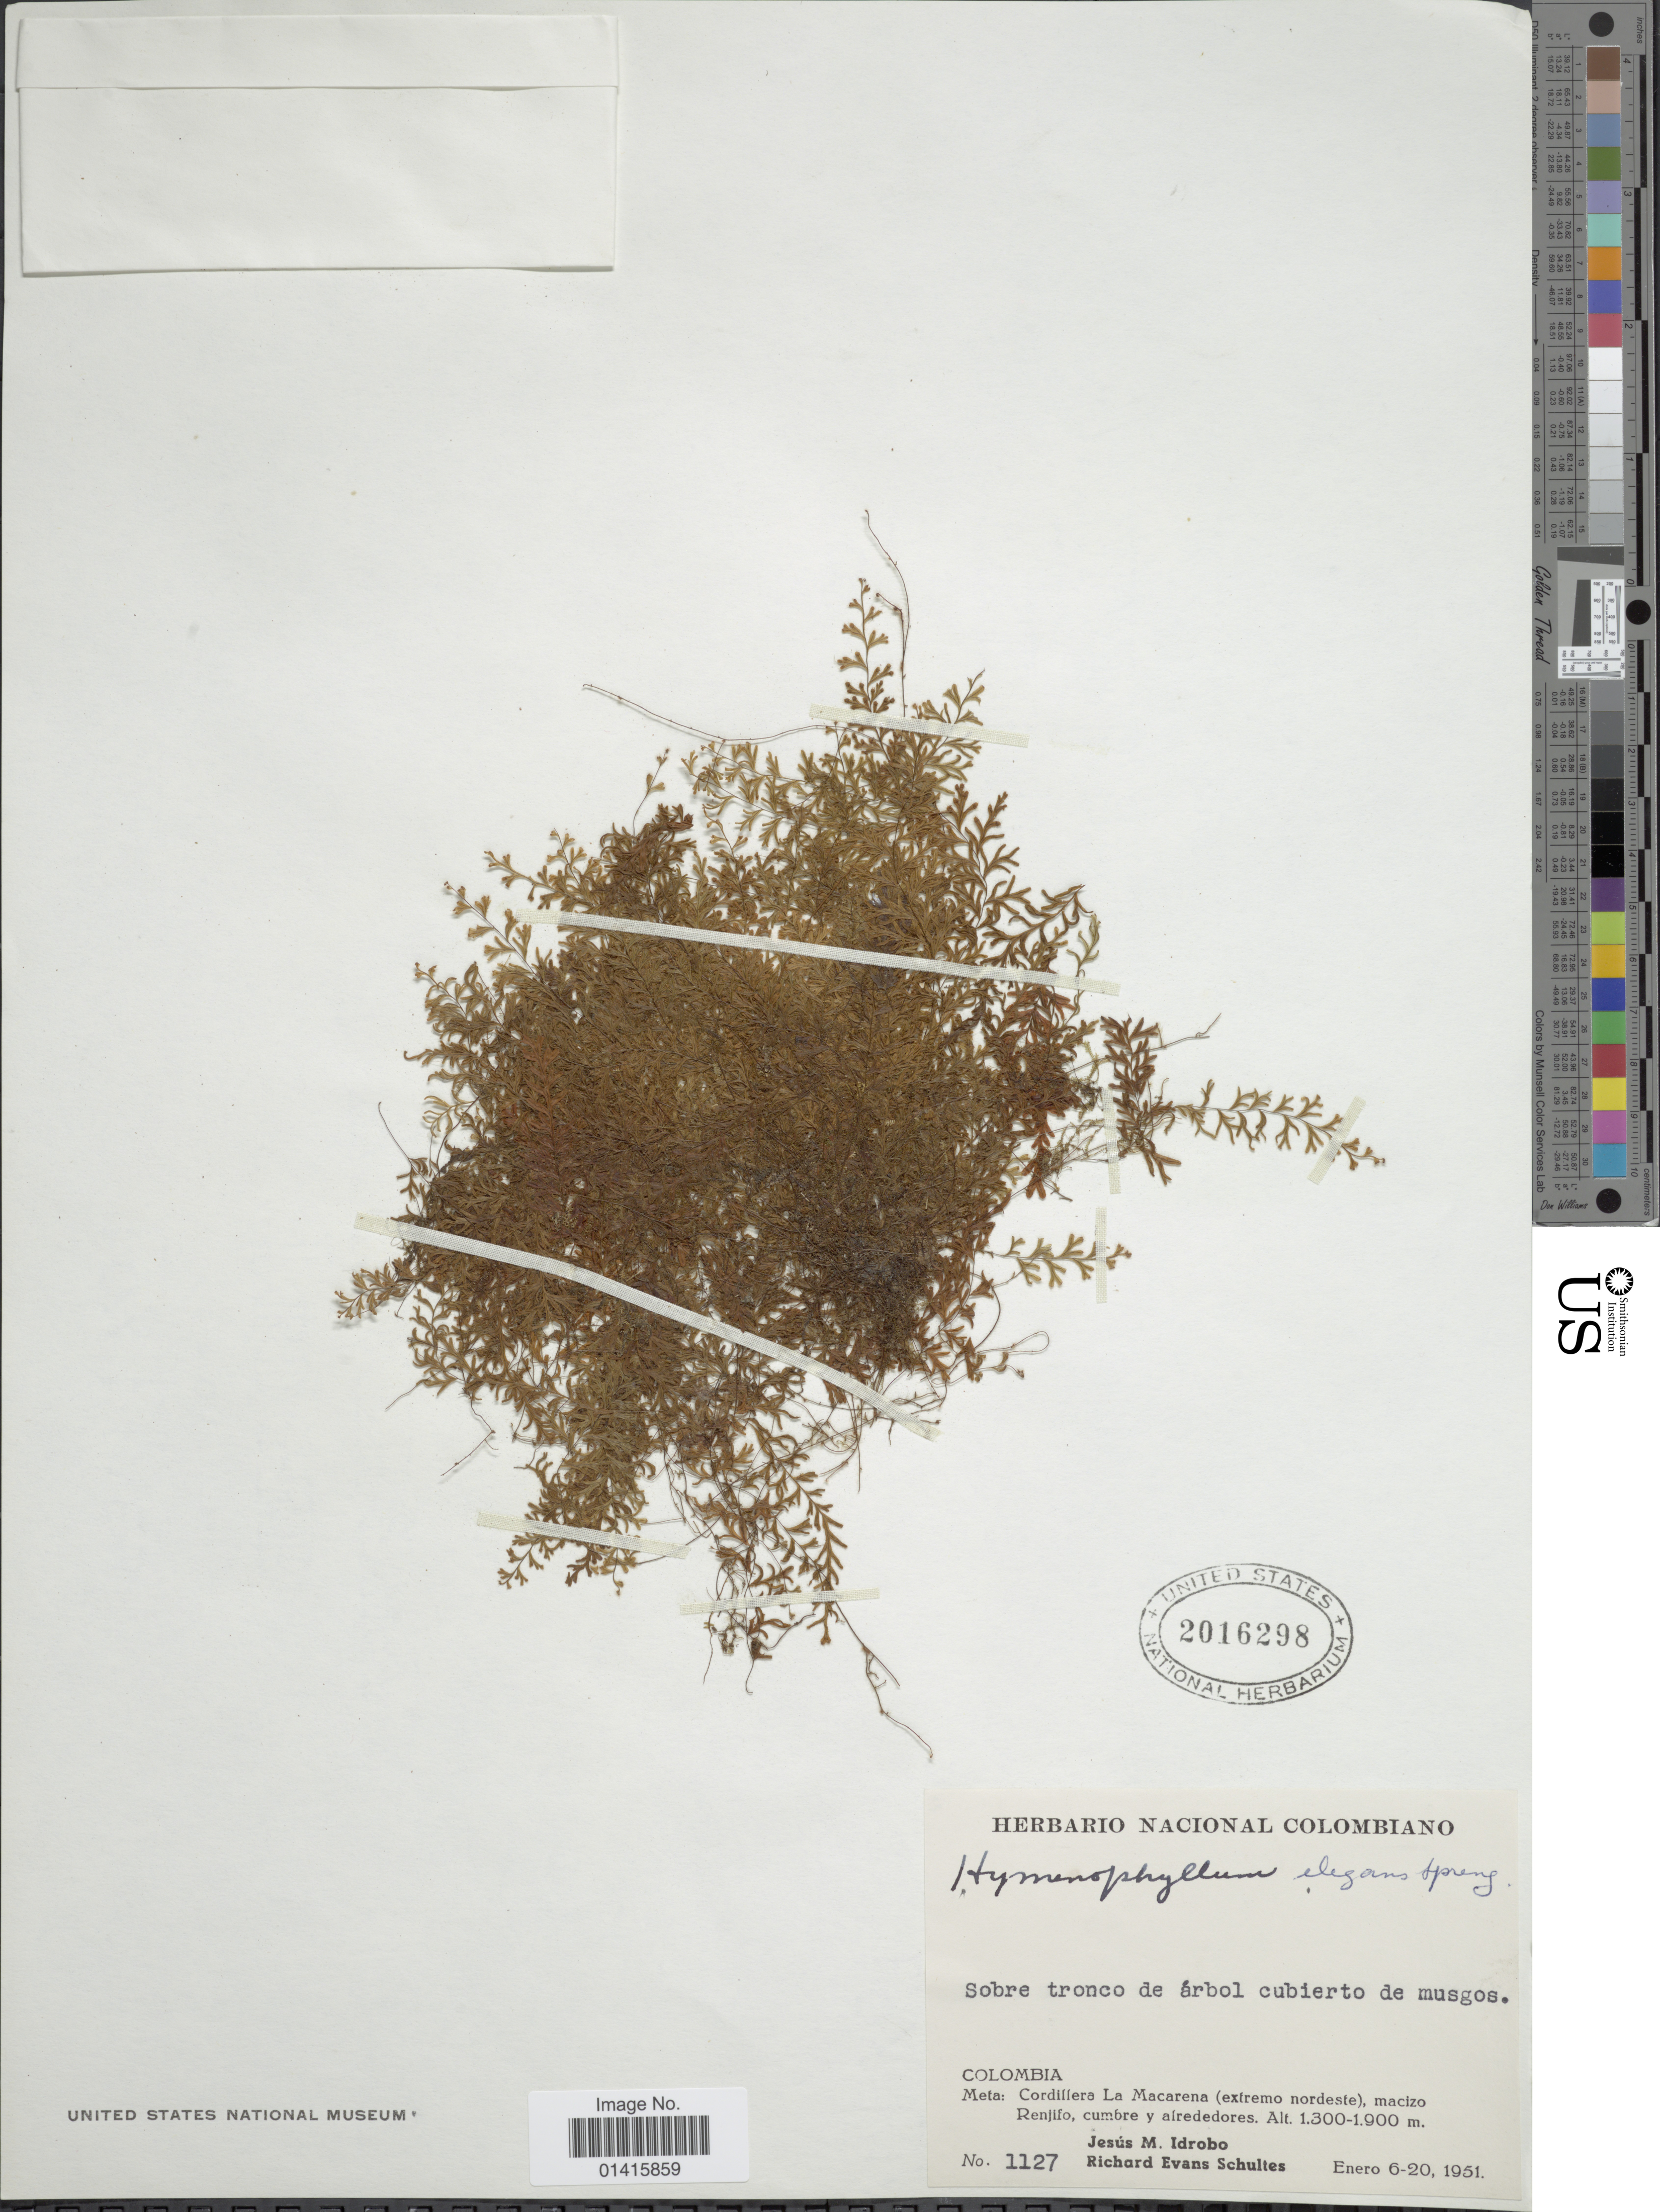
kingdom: Plantae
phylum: Tracheophyta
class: Polypodiopsida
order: Hymenophyllales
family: Hymenophyllaceae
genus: Hymenophyllum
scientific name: Hymenophyllum elegans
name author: Spreng.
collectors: J. M. Idrobo & R. E. Schultes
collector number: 1127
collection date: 1951-01-06/1951-01-20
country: Colombia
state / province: Meta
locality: Colombia, Meta: Cordillera La Macarena(extremo nordeste), macizo Renjifo, cumbre aurededores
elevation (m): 1300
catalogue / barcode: US 2016298